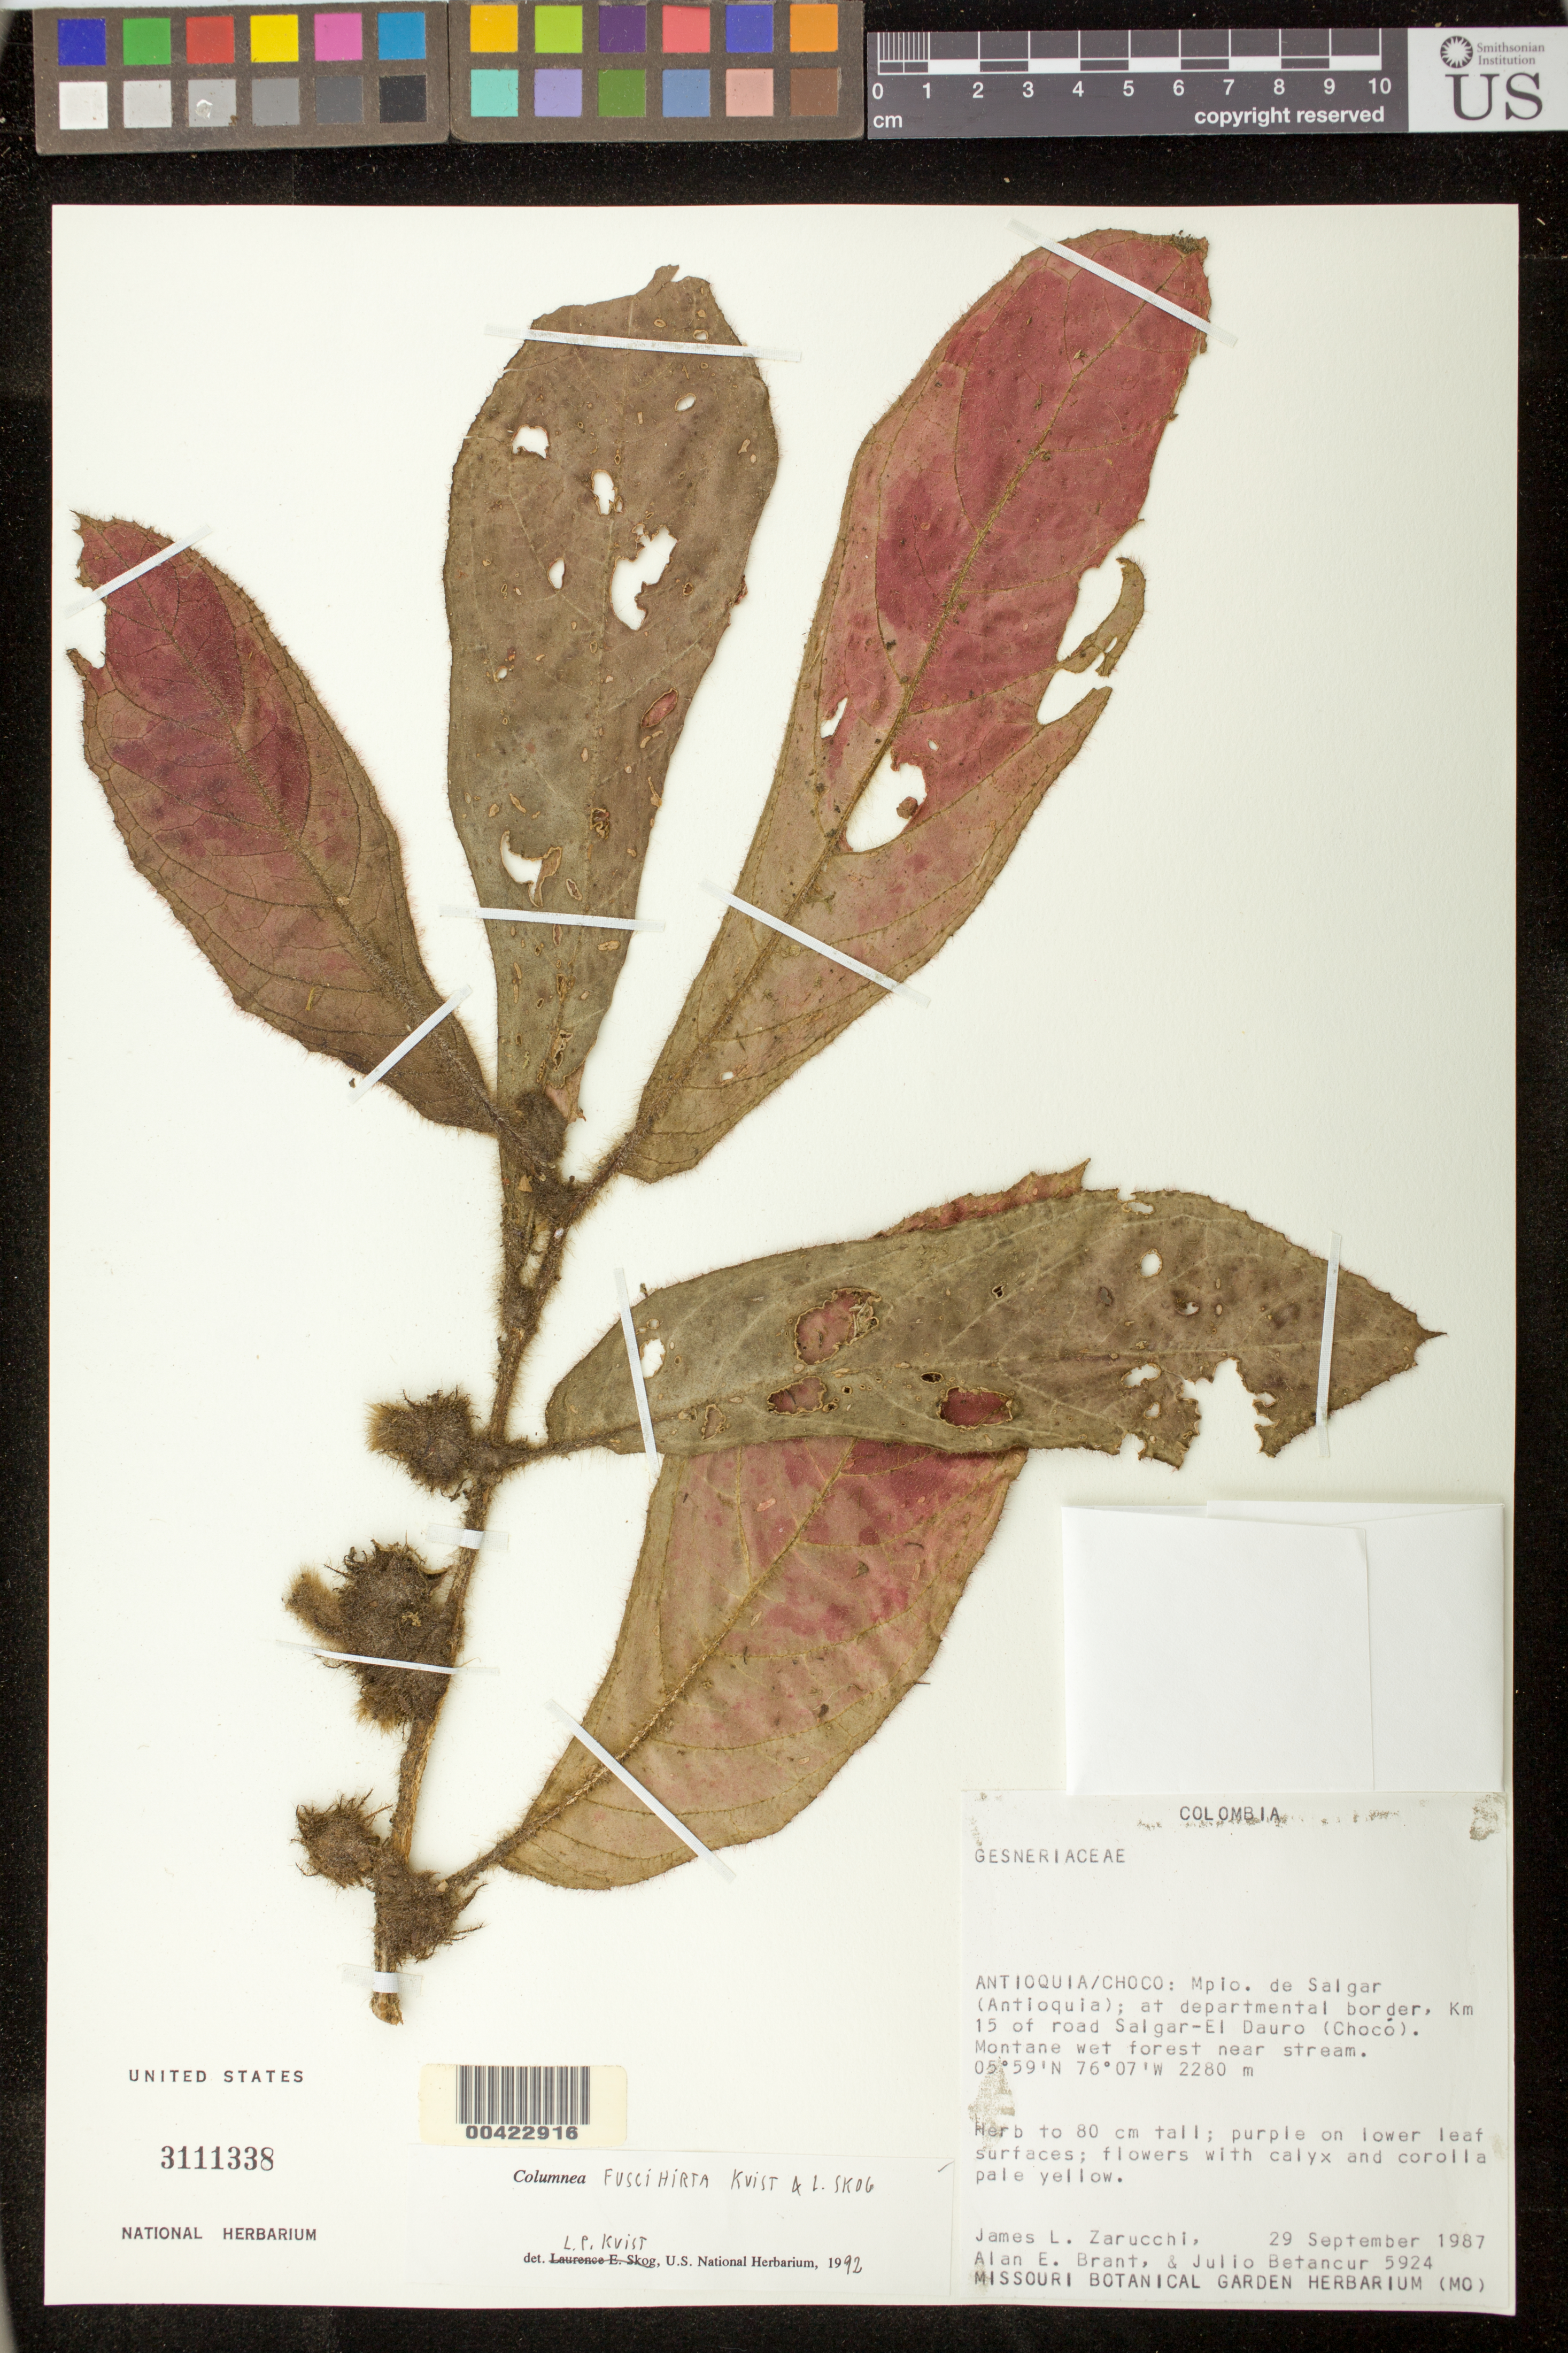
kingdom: Plantae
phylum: Tracheophyta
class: Magnoliopsida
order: Lamiales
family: Gesneriaceae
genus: Columnea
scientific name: Columnea fuscihirta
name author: L.P. Kvist & L.E. Skog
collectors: J. L. Zarucchi, A. Brant & J. C. Betancur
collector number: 5924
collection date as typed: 29 Sep 1987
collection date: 1987-09-29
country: Colombia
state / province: Antioquia / Chocó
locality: Mpio. de Salgar (Antioquia); at departmental border, Km 15 of road Salgar-El Dauro (Chocó)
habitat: Montane wet forest near stream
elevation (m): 2280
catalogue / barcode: US 3111338